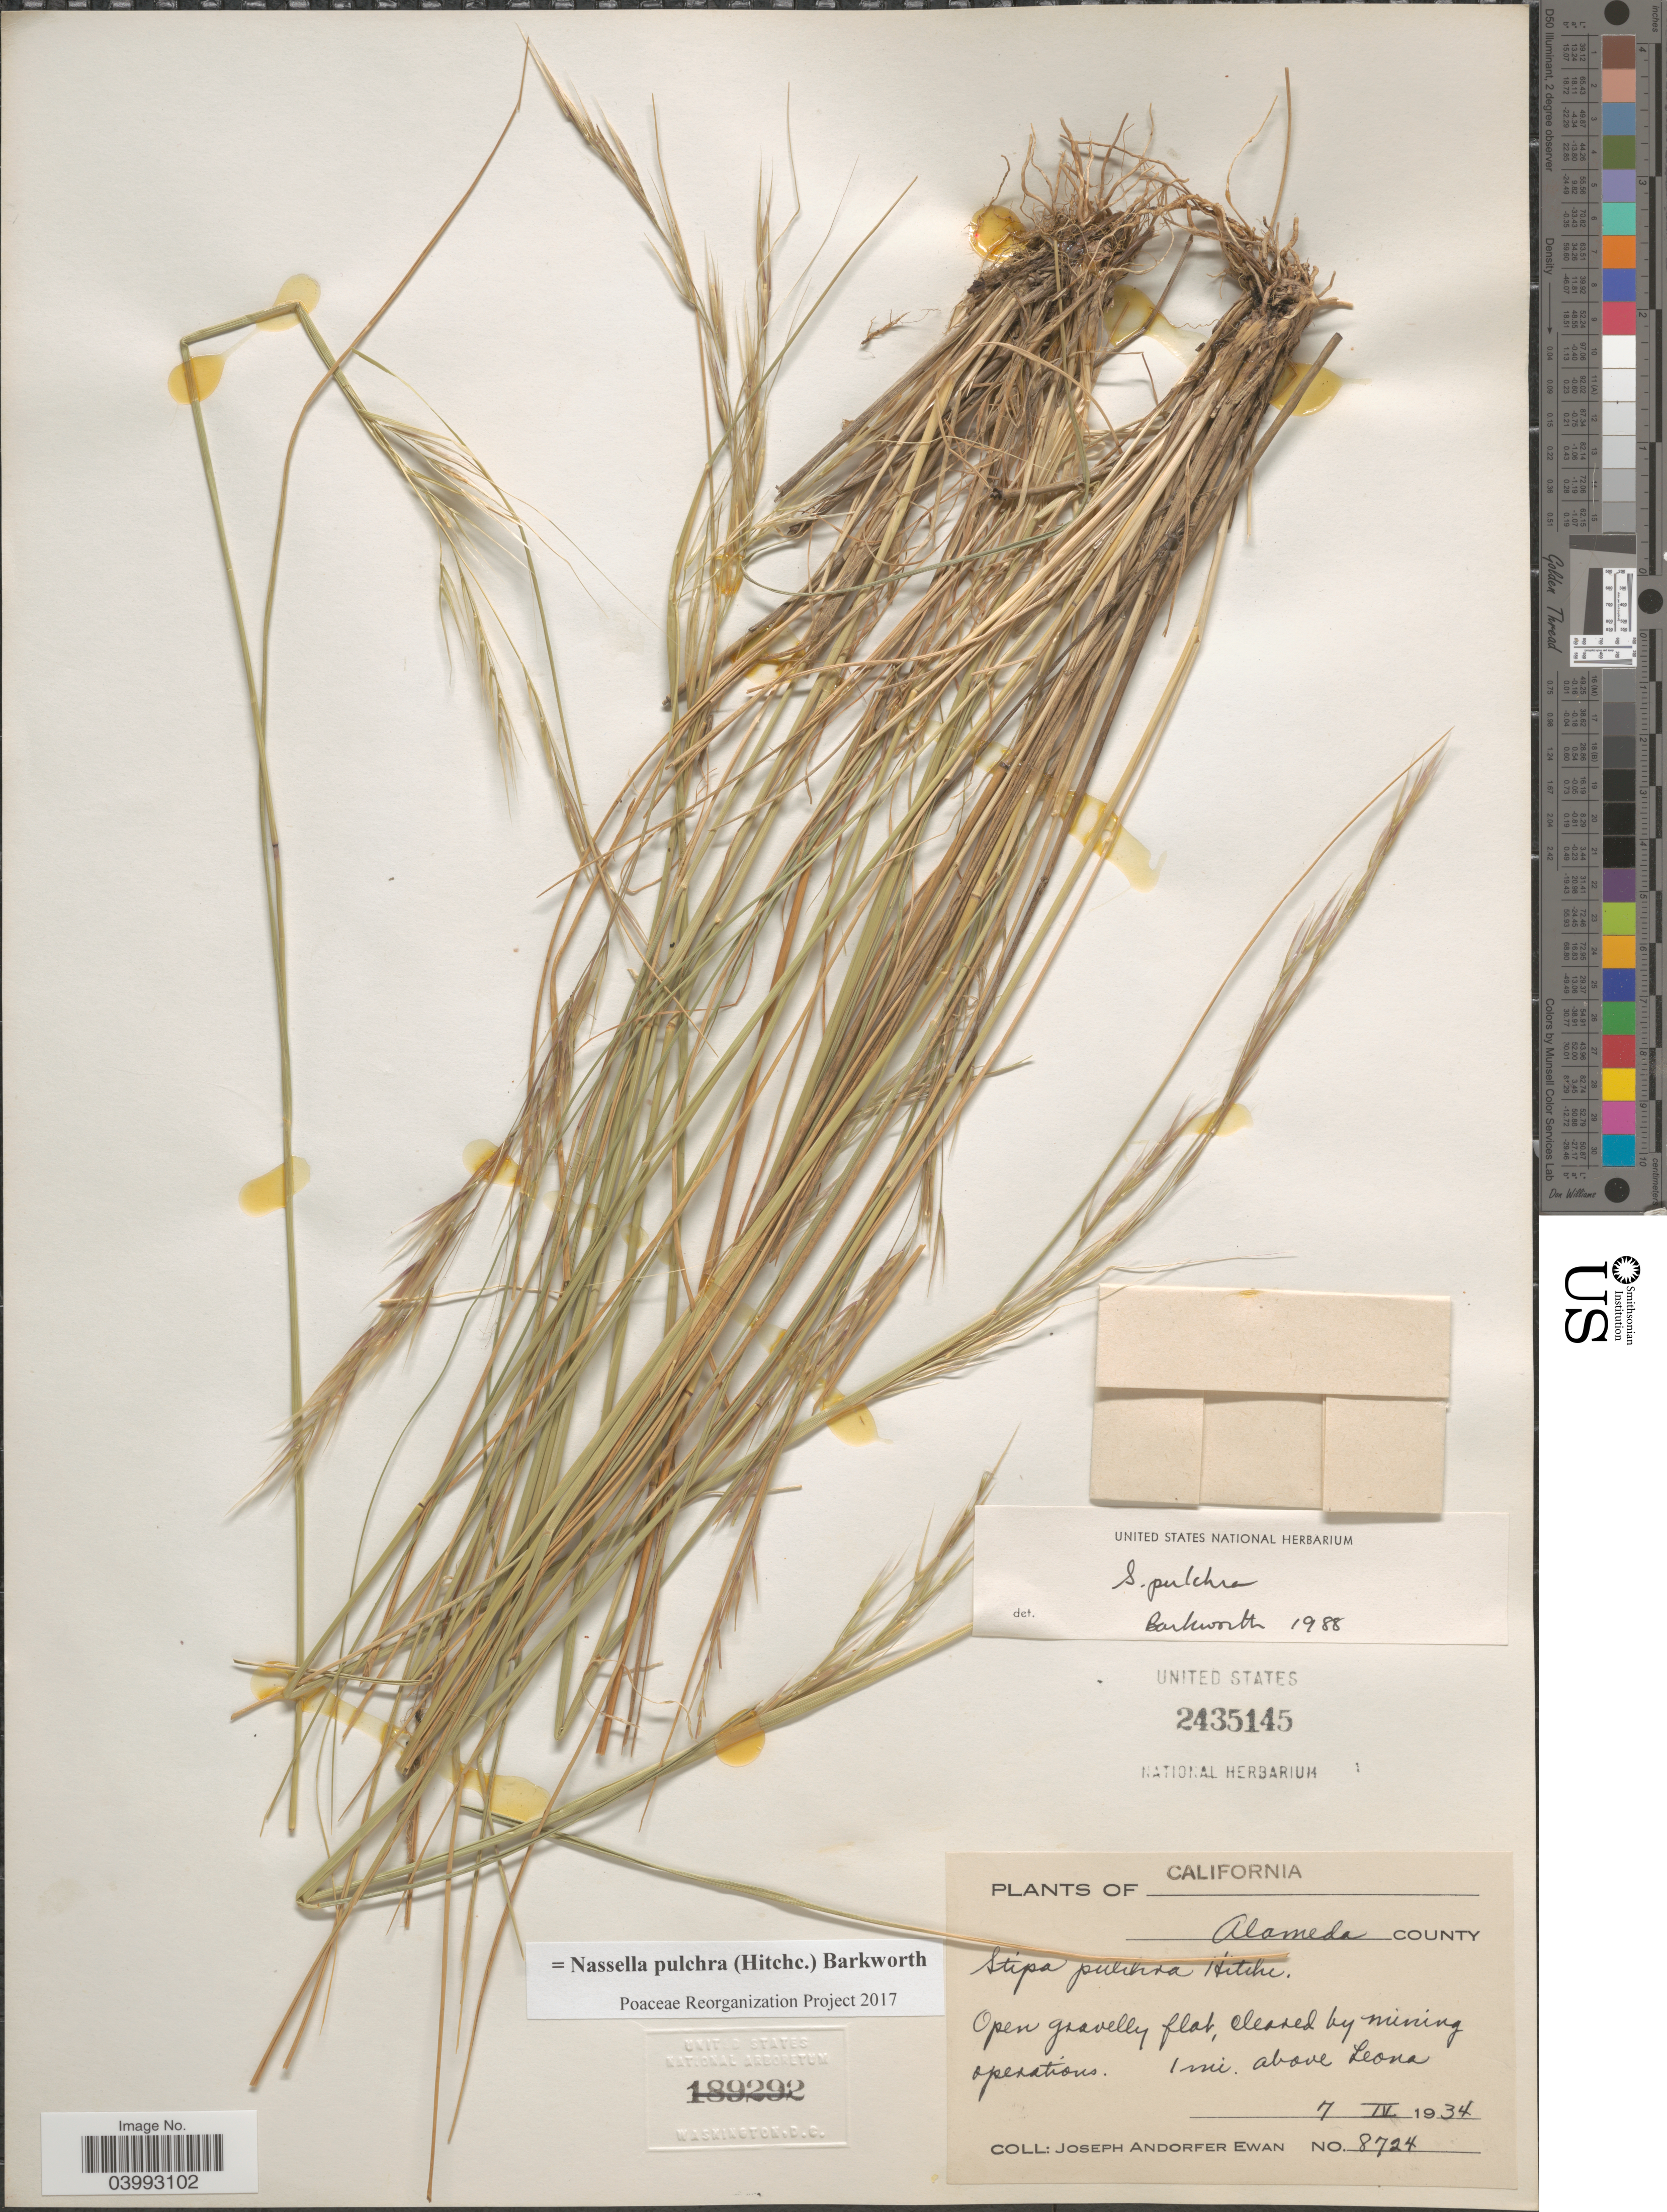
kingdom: Plantae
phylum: Tracheophyta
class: Liliopsida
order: Poales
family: Poaceae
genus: Nassella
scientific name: Nassella pulchra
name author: (Hitchc.) Barkworth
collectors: J. A. Ewan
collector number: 8724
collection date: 1934-04-07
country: United States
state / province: California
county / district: Alameda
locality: Alameda County. 1 mi. above Leona.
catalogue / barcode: US 2435145